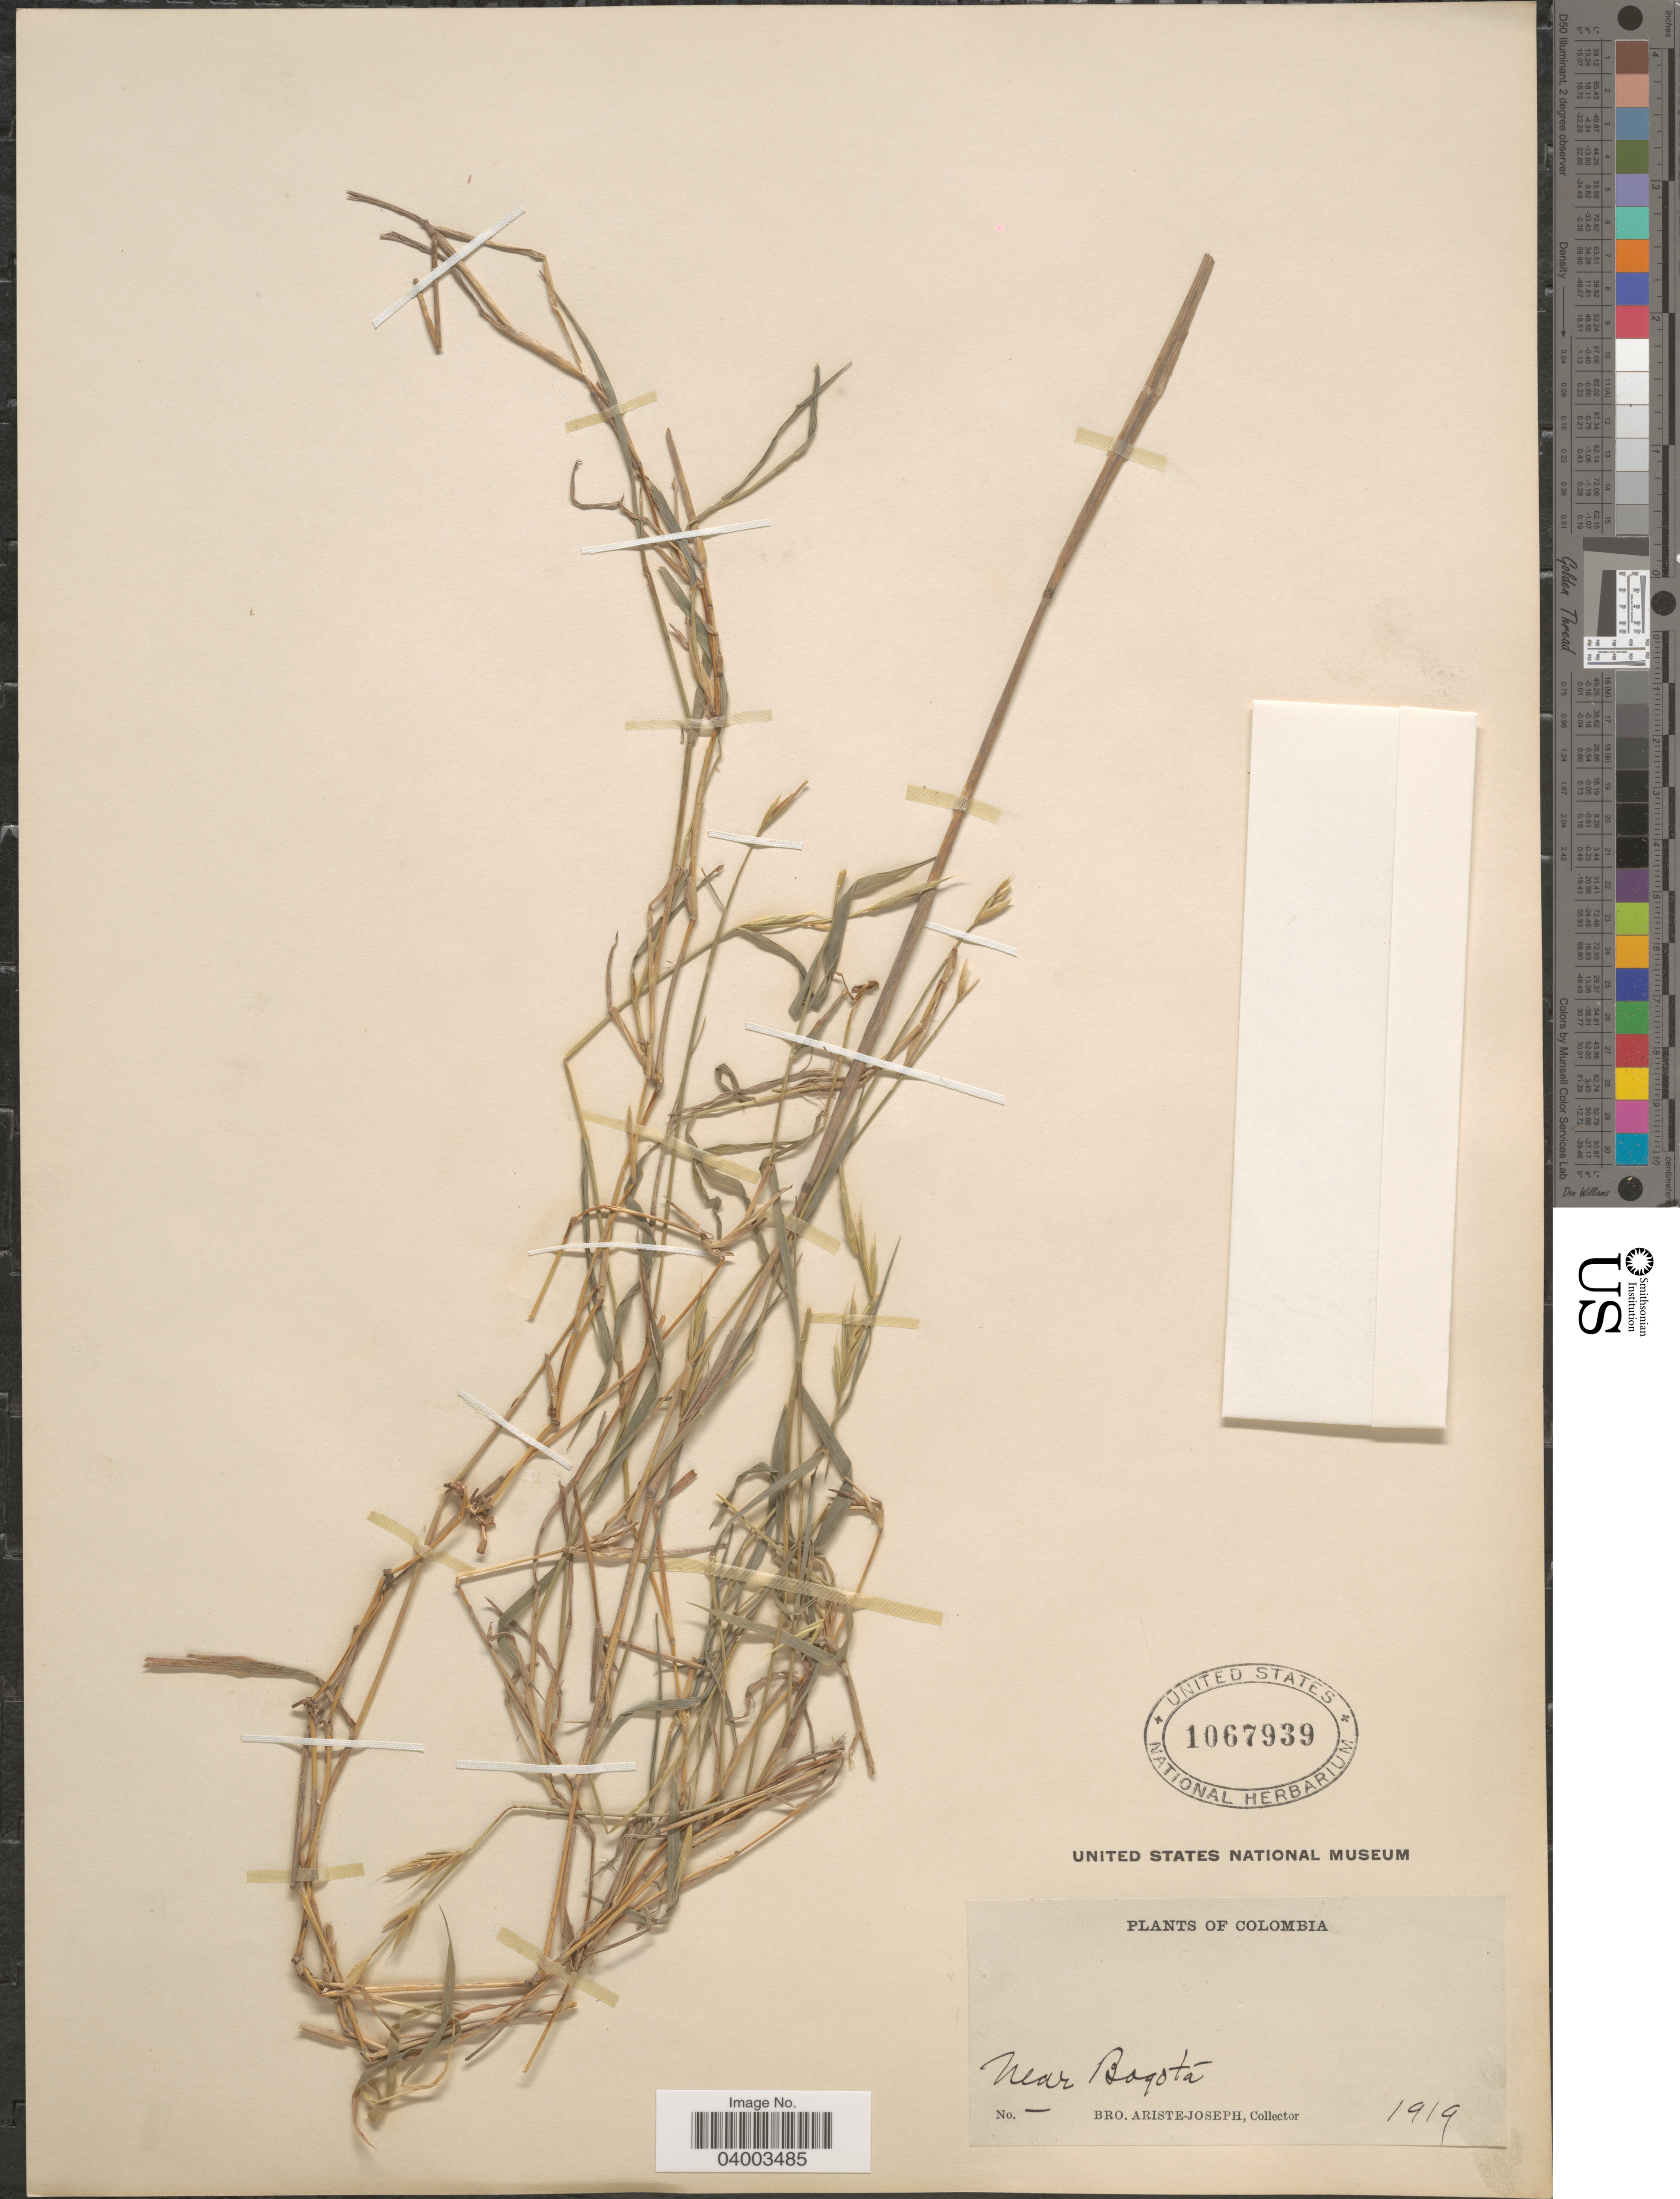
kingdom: Plantae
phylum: Tracheophyta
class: Liliopsida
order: Poales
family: Poaceae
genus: Brachypodium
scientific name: Brachypodium sp.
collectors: Bro. Ariste-Joseph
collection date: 1919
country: Colombia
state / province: Bogota D.C.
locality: Near Bogota.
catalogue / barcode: US 1067939